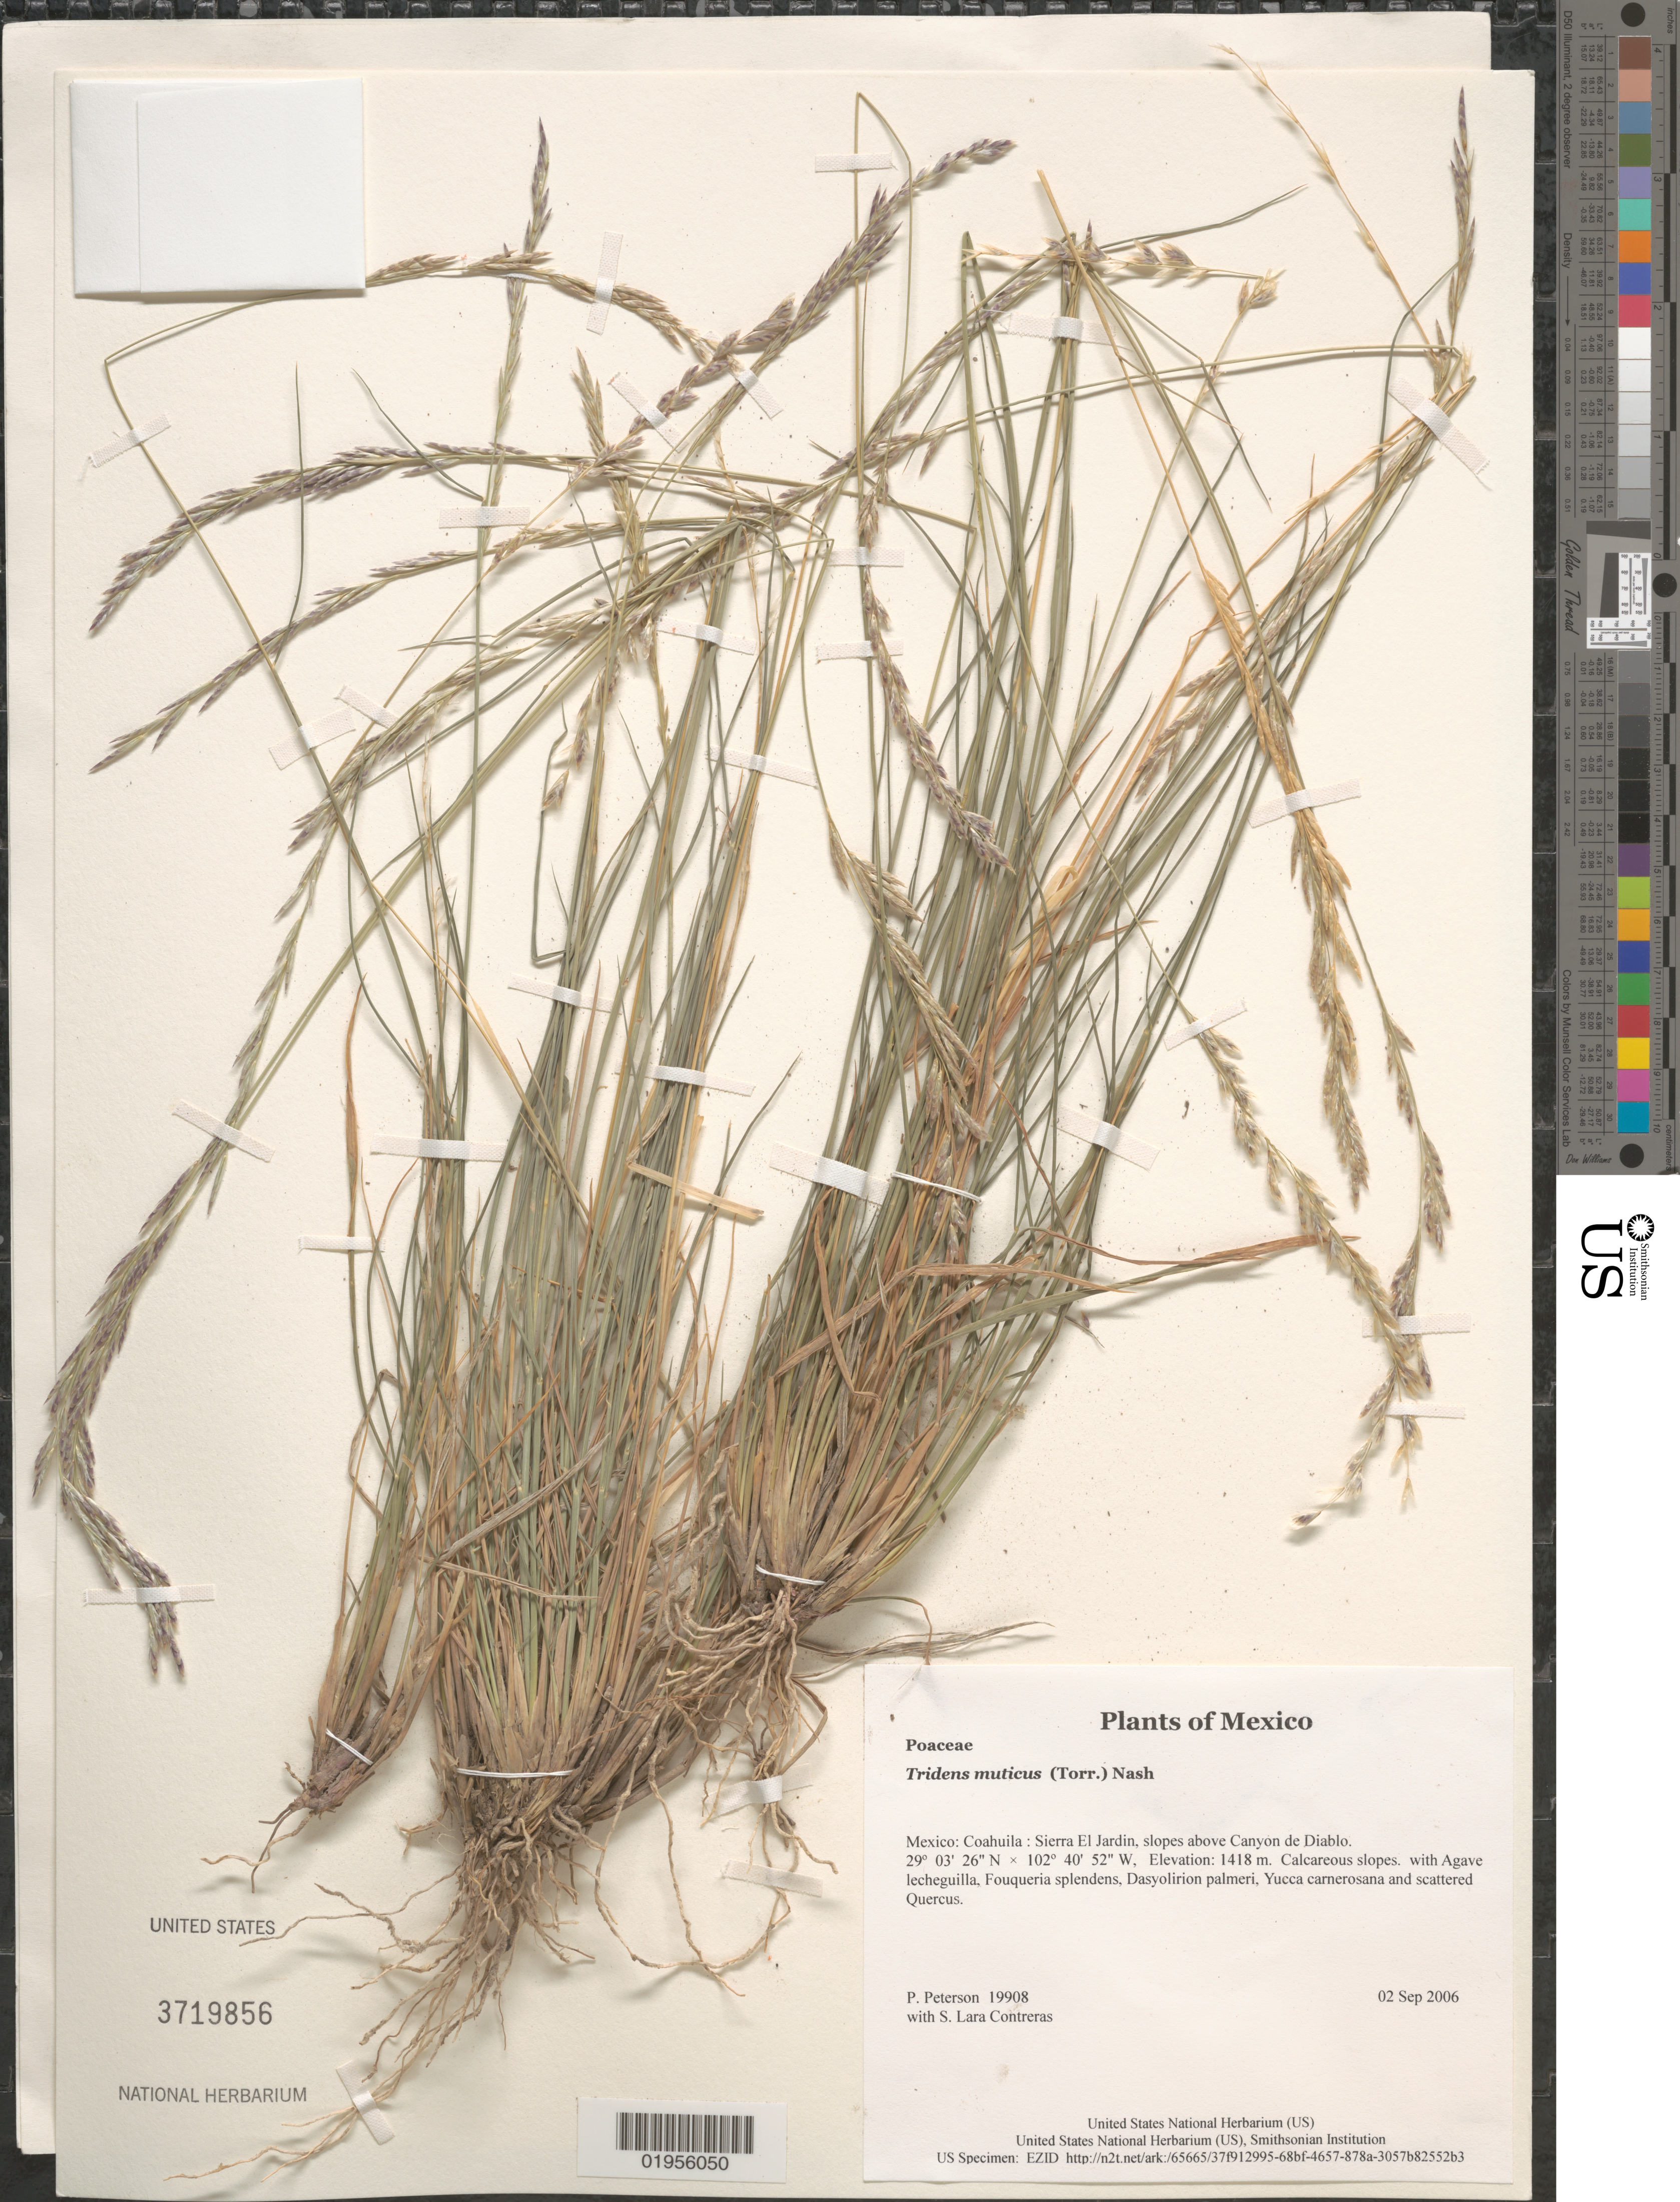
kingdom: Plantae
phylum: Tracheophyta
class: Liliopsida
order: Poales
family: Poaceae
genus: Tridens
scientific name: Tridens muticus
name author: (Torr.) Nash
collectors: P. M. Peterson & S. Lara Contreras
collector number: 19908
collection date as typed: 02 Sep 2006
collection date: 2006-09-02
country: Mexico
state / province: Coahuila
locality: Sierra El Jardin, slopes above Canyon de Diablo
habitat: Calcareous slopes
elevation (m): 1418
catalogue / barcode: US 3719856